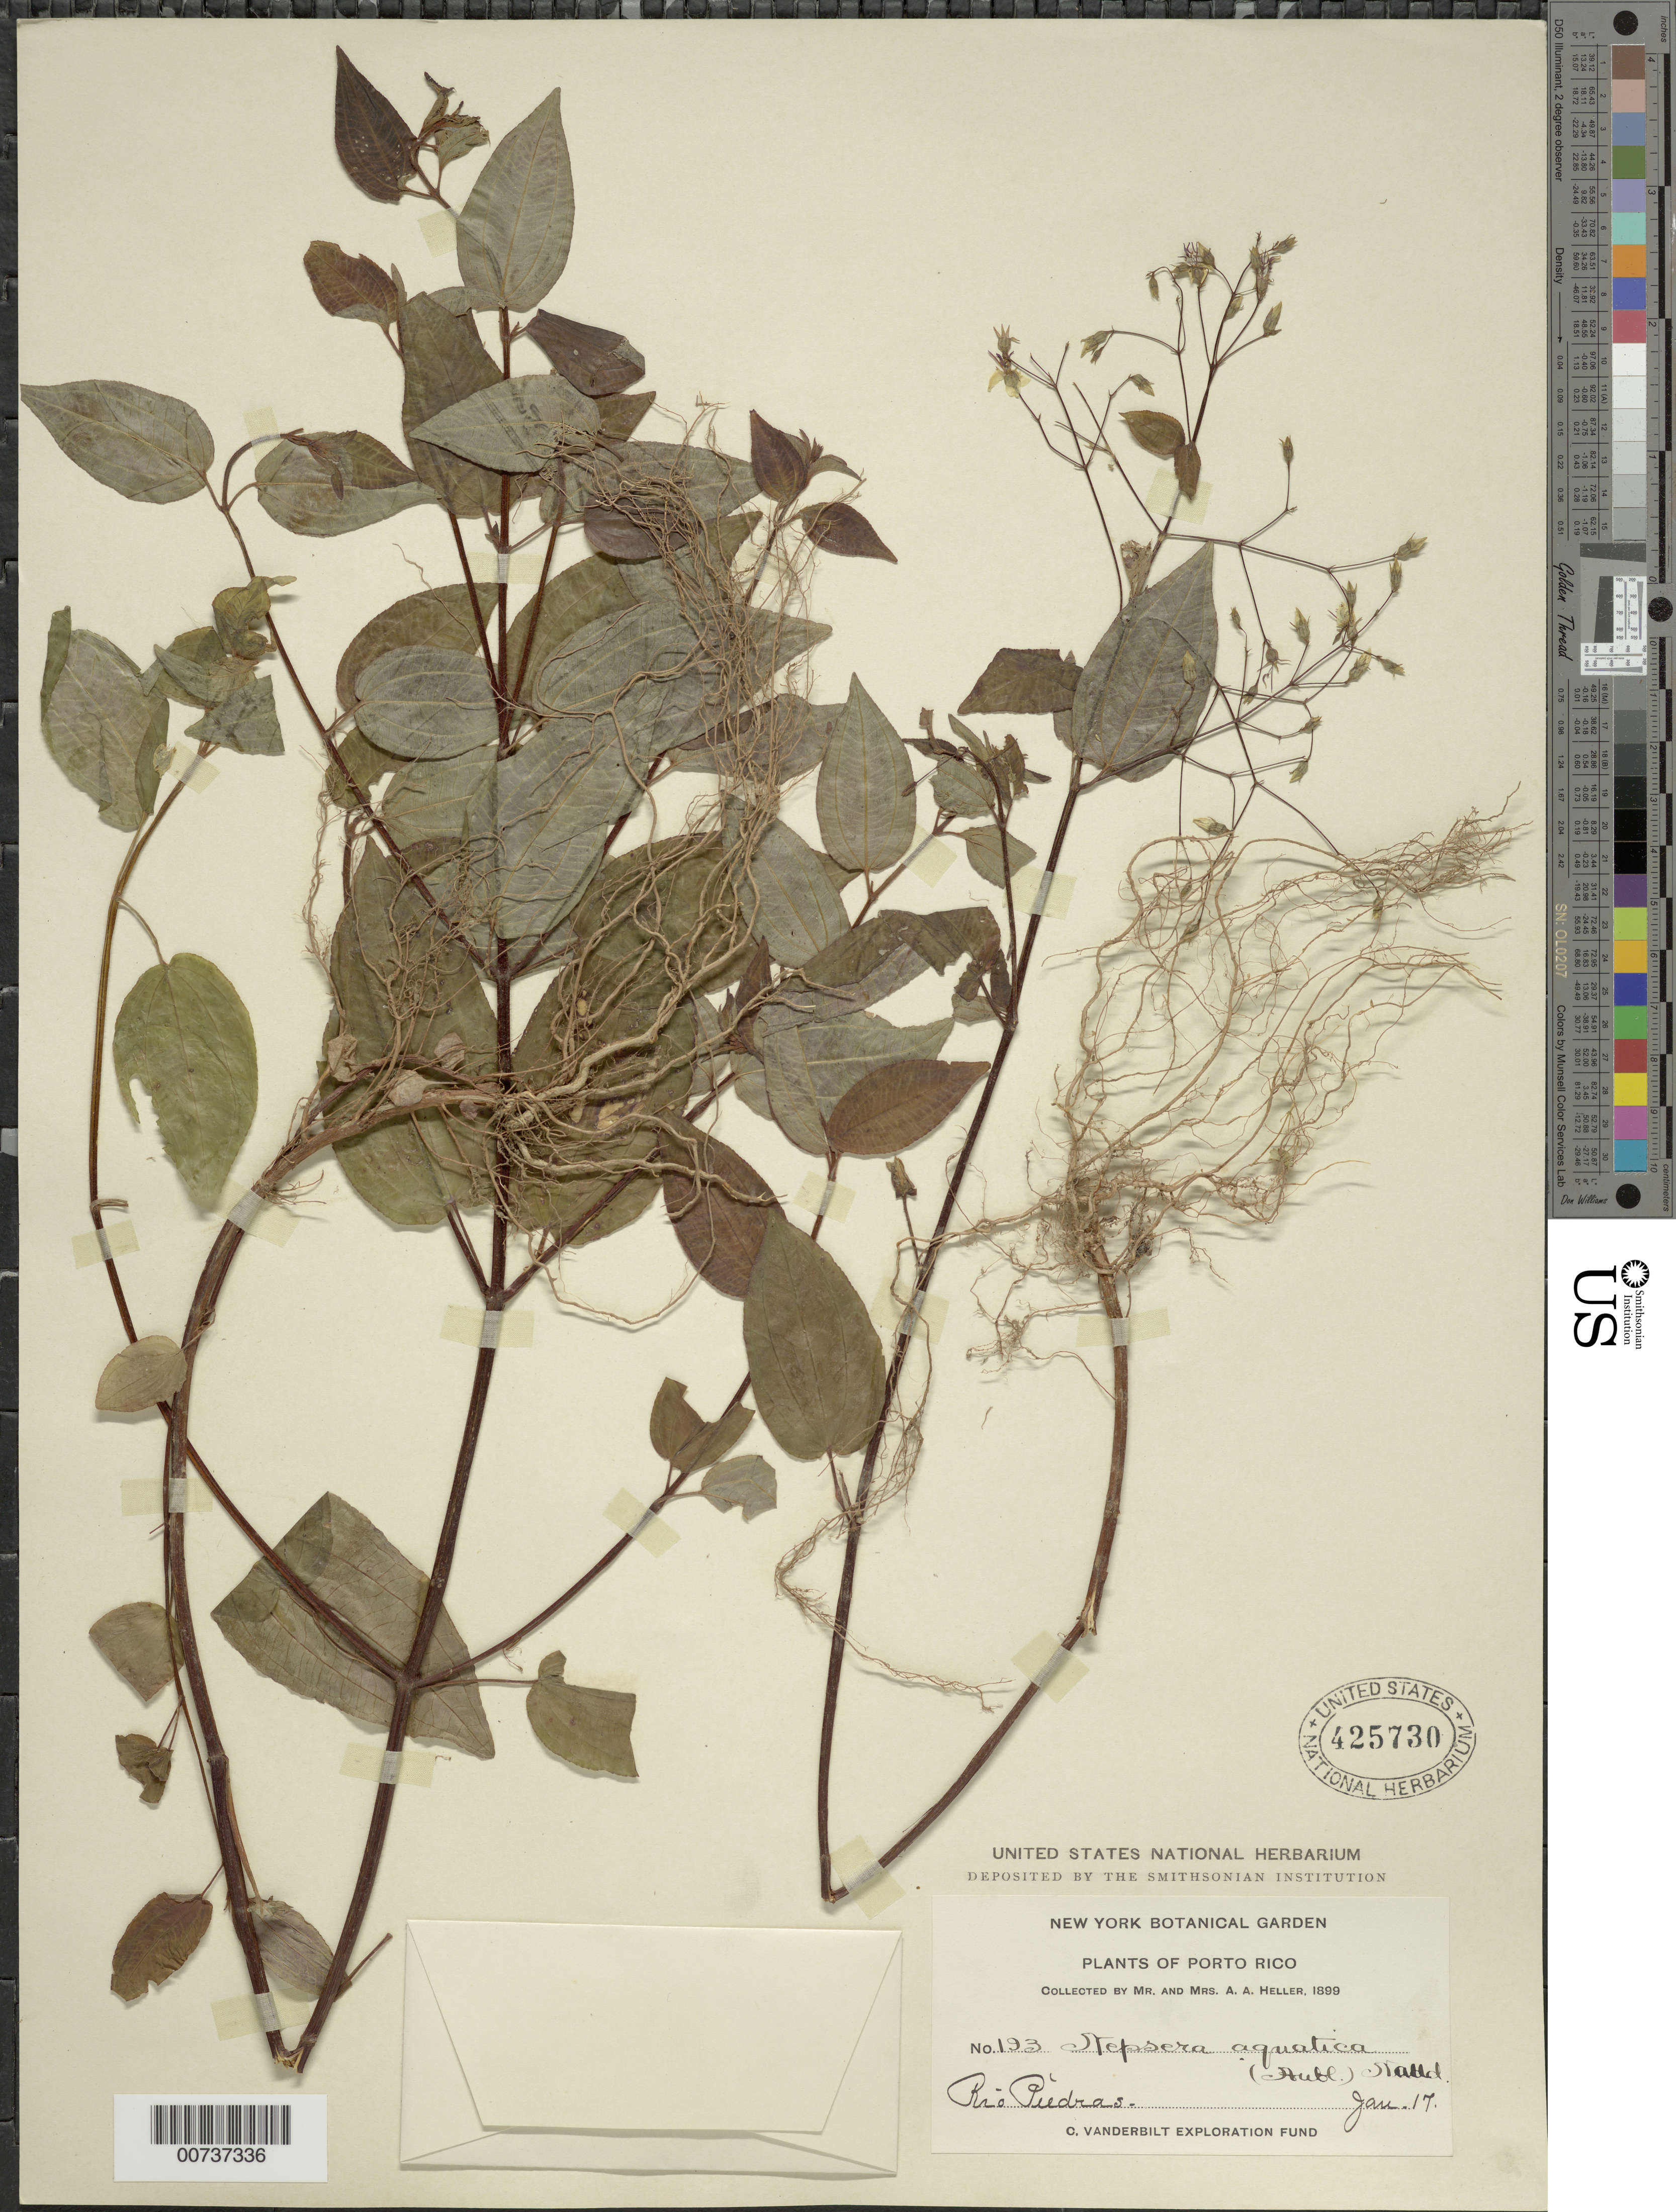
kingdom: Plantae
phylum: Tracheophyta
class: Magnoliopsida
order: Myrtales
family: Melastomataceae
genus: Nepsera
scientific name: Nepsera aquatica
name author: (Aubl.) Naudin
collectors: A. A. Heller & E. G. Heller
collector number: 193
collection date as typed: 17 Jan 1899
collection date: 1899-01-17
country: Puerto Rico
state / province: San Juan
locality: Rio Piedras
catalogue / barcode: US 425730